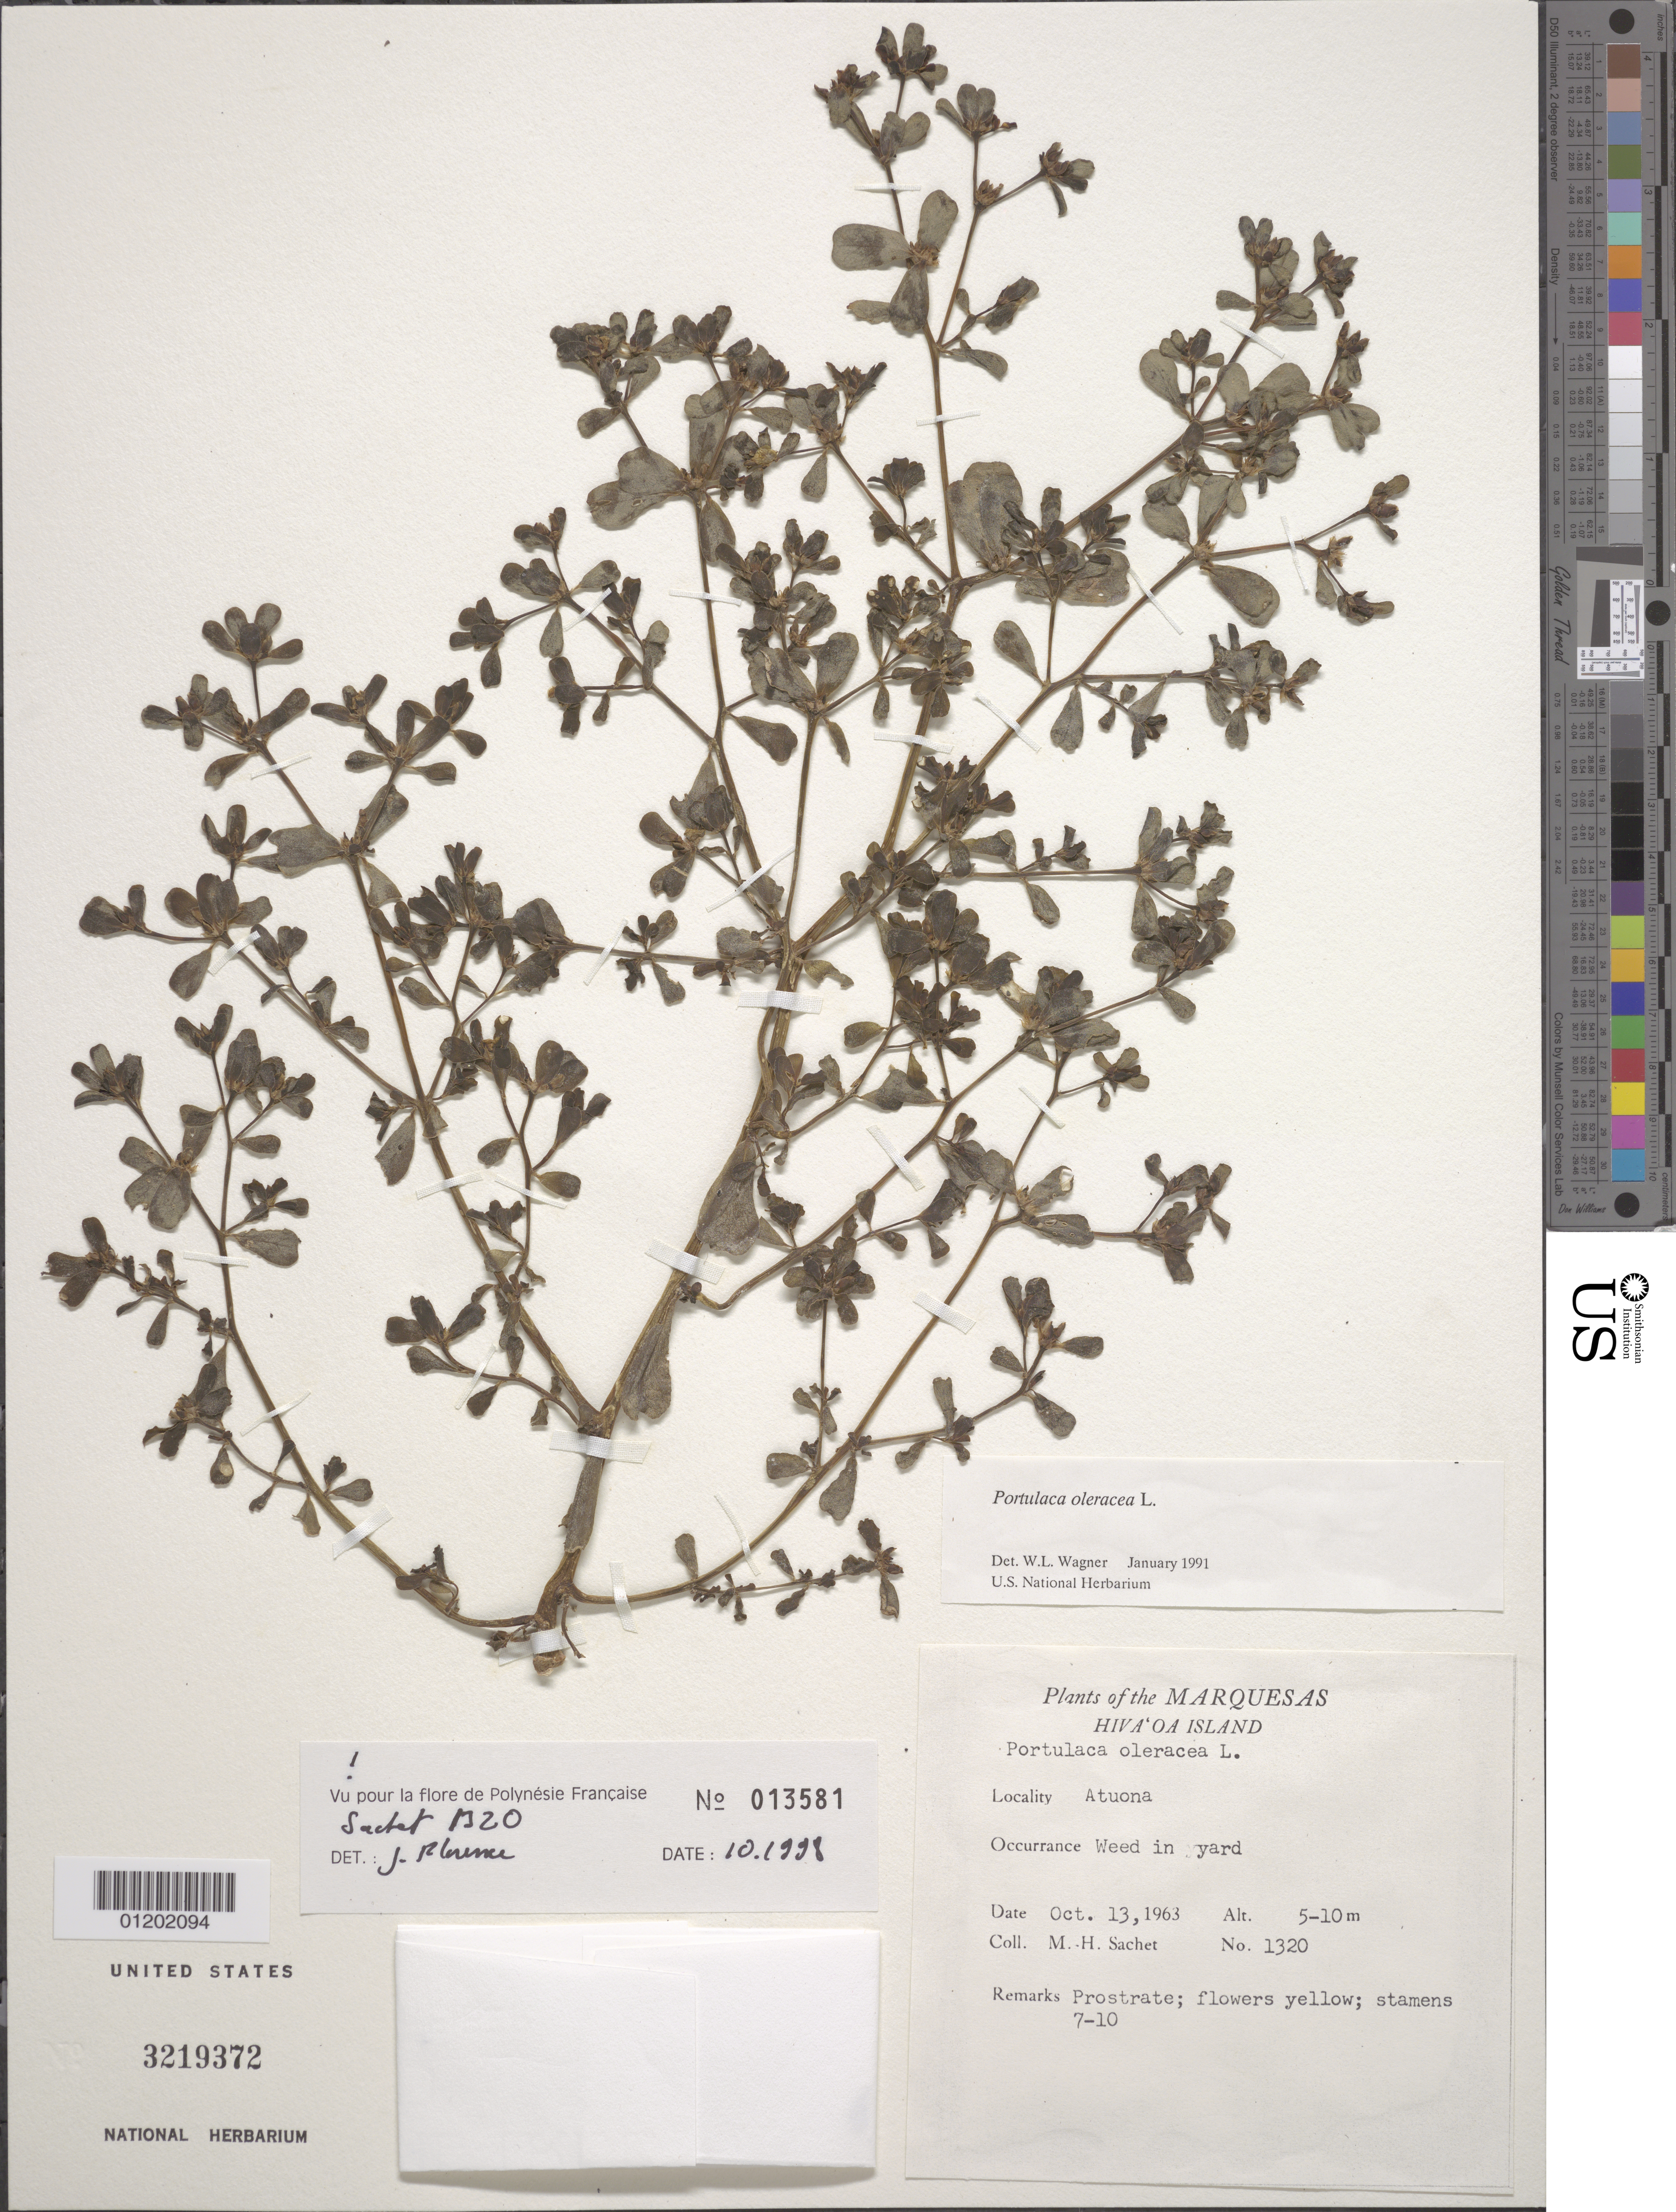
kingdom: Plantae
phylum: Tracheophyta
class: Magnoliopsida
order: Caryophyllales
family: Portulacaceae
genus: Portulaca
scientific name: Portulaca oleracea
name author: L.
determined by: Wagner, W. L., (BOT), Smithsonian Institution - National Museum of Natural History (UNITED STATES)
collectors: M.-H. Sachet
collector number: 1320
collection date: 1963-10-13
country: French Polynesia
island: Hiva Oa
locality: Atuona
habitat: Weed in yard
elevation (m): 5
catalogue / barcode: US 3219372